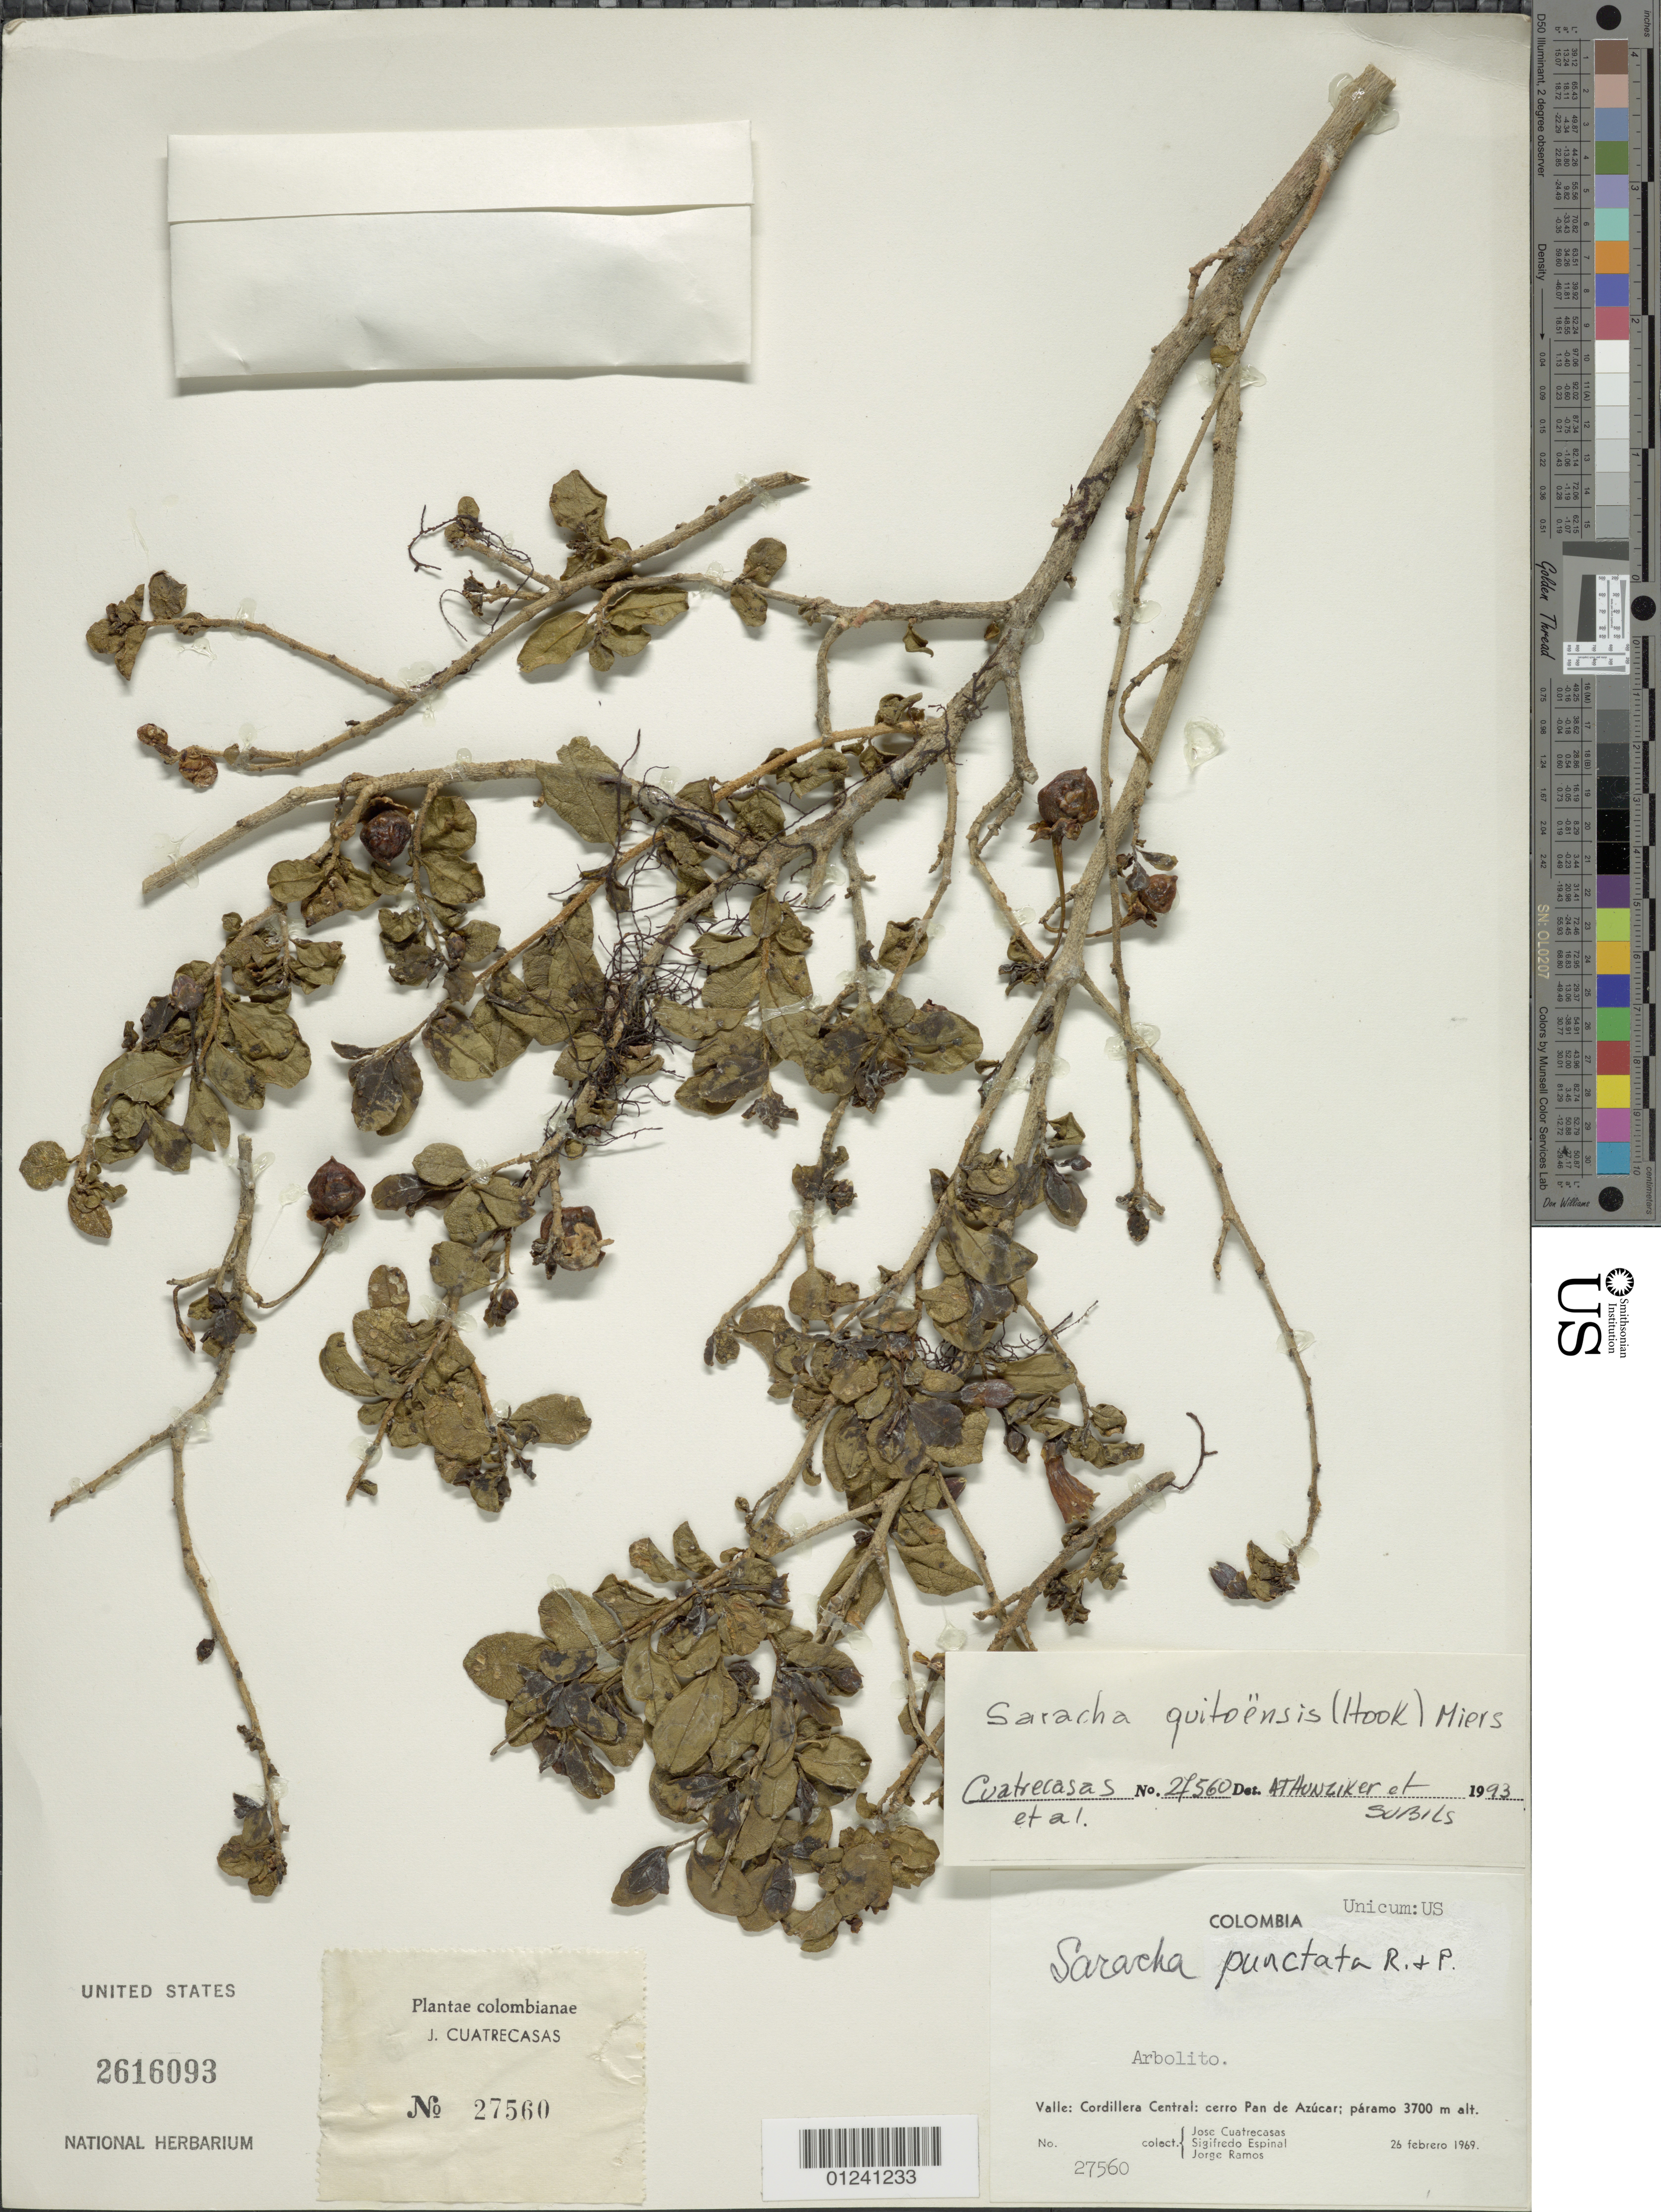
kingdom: Plantae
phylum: Tracheophyta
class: Magnoliopsida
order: Solanales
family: Solanaceae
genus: Saracha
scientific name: Saracha punctata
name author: Ruiz & Pav.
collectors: J. Cuatrecasas, L. S. Espinal & J. E. Ramos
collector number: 27560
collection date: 1969-02-26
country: Colombia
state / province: Valle del Cauca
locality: Cordillera Central: cerro Pan de Azúcar.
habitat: paramo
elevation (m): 3700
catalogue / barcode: US 2616093